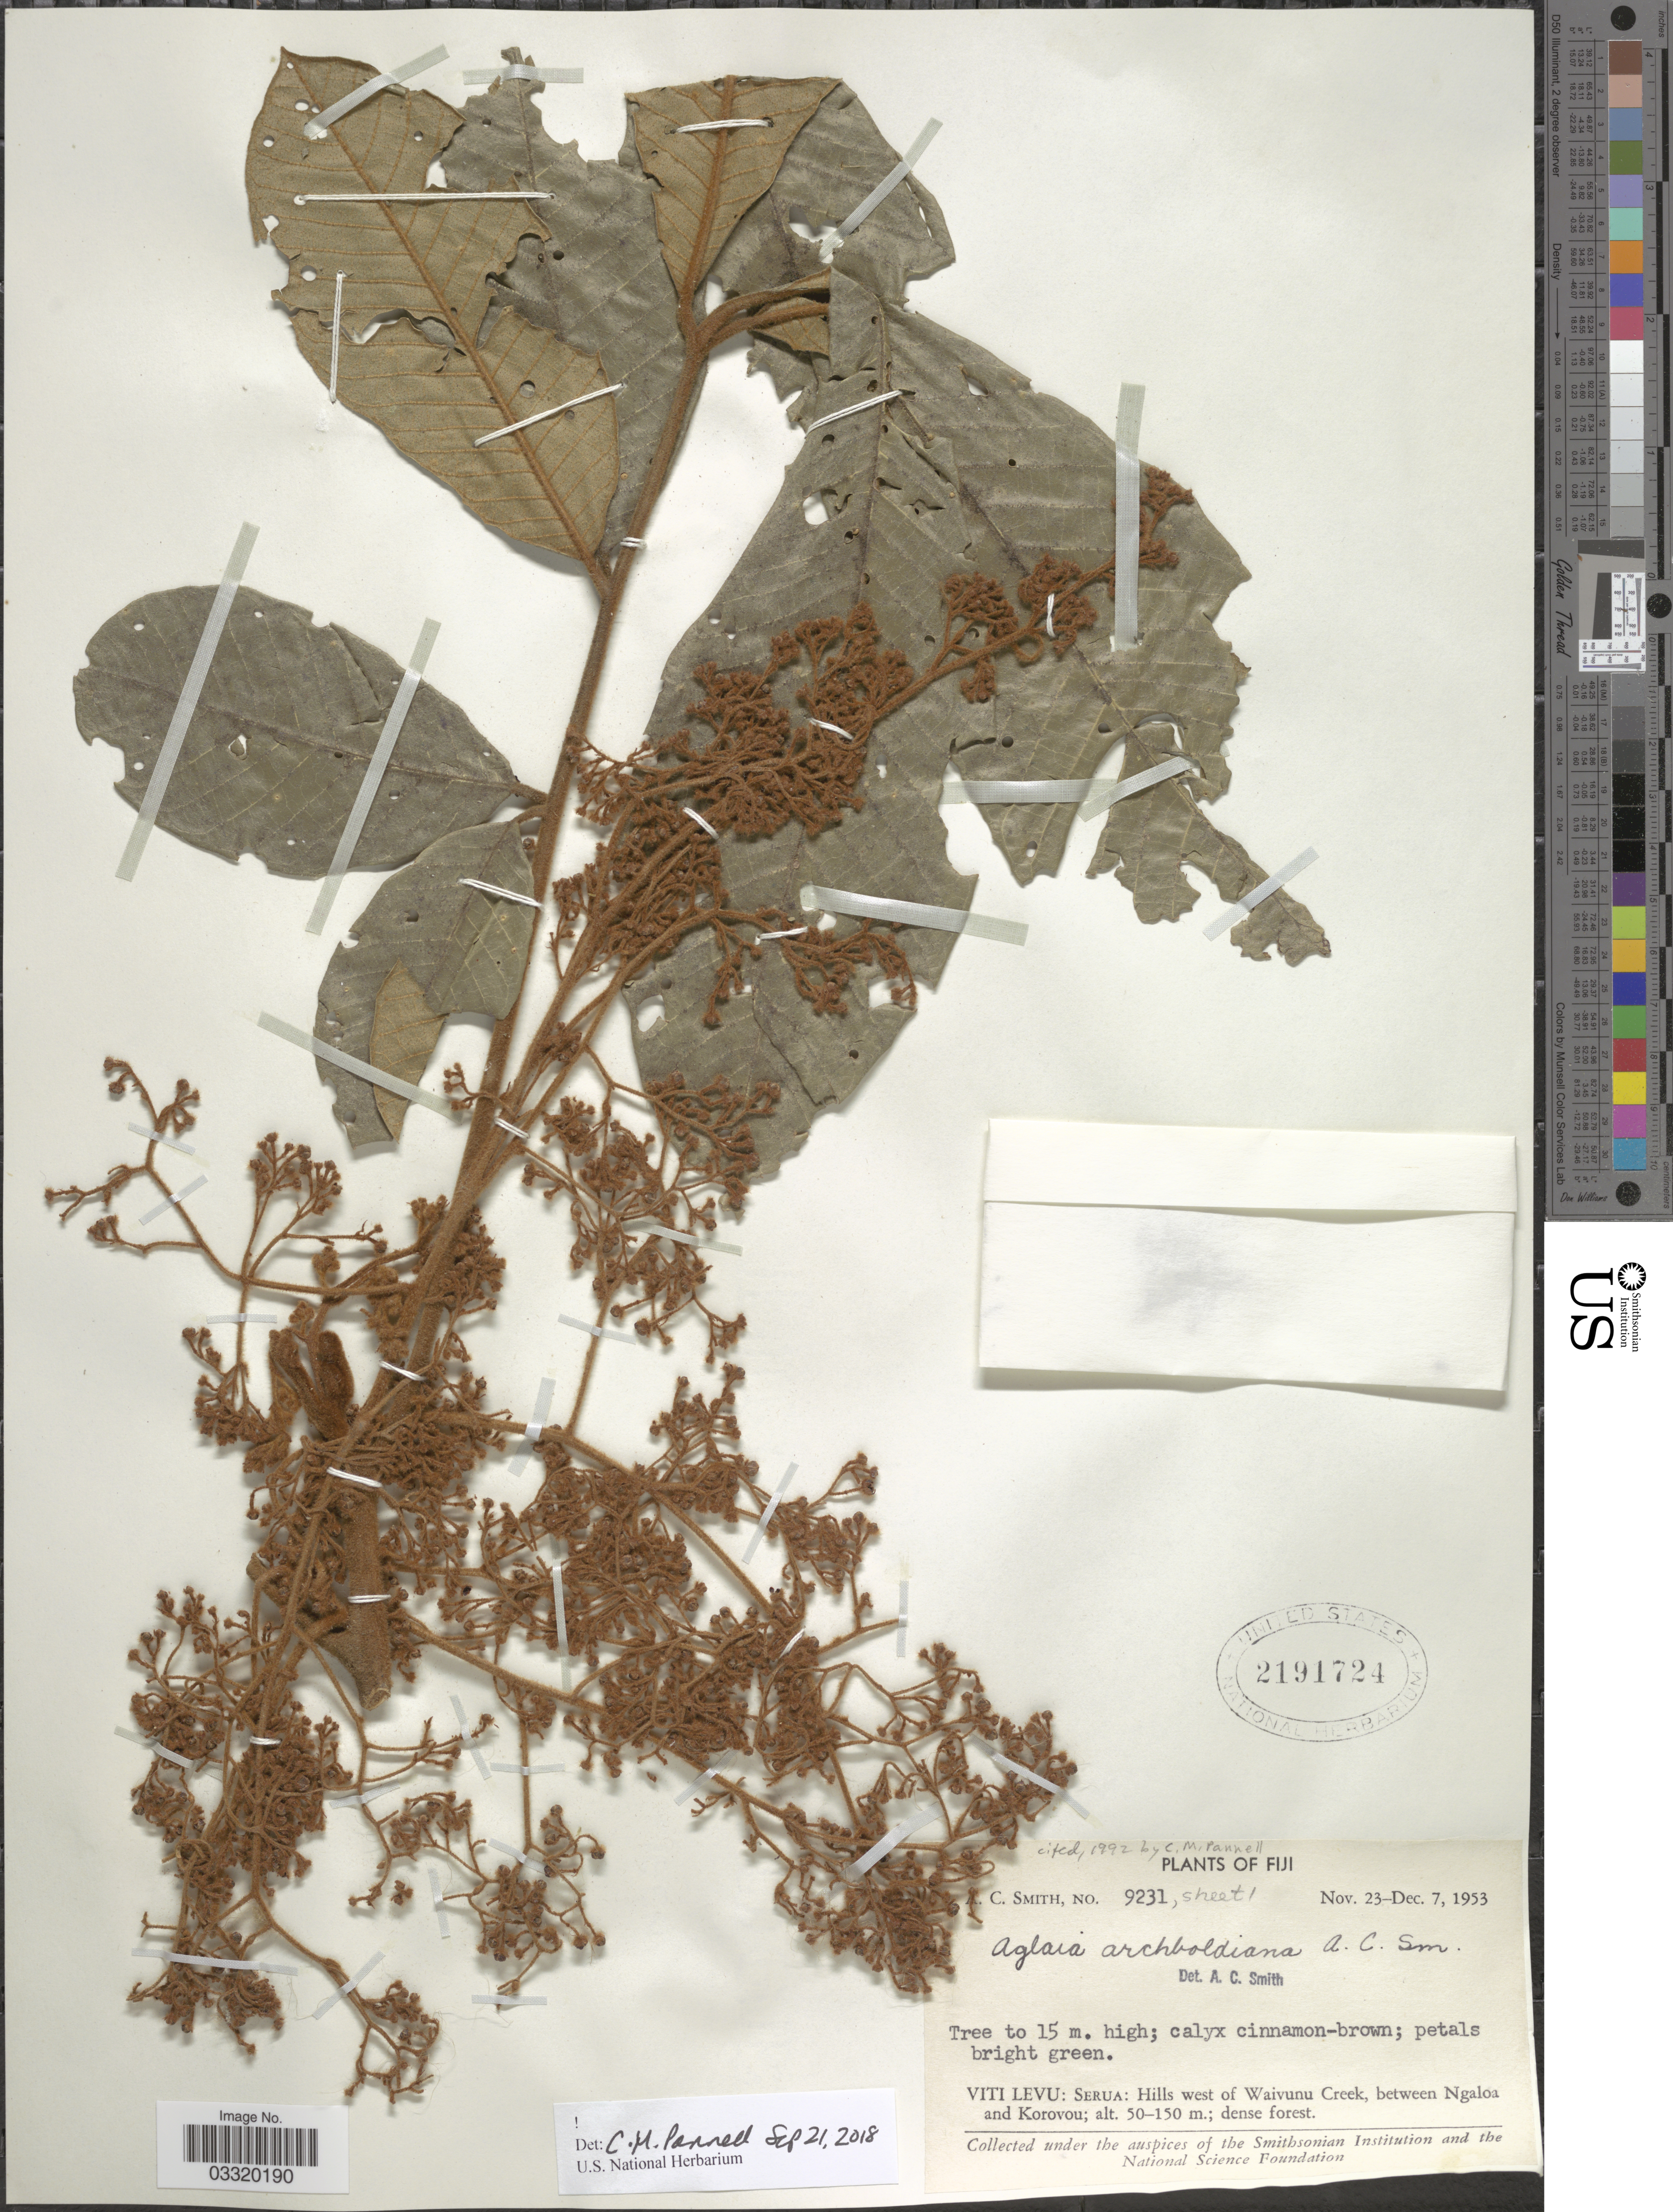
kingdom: Plantae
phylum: Tracheophyta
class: Magnoliopsida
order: Sapindales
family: Meliaceae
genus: Aglaia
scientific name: Aglaia archboldiana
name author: A.C. Sm.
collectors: A. C. Smith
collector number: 9231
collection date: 1953-11-23/1953-12-07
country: Fiji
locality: Viti Levu: Serua: Hills west of Waivunu Creek, between Ngaloa and Korovou.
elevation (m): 50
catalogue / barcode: US 2191724